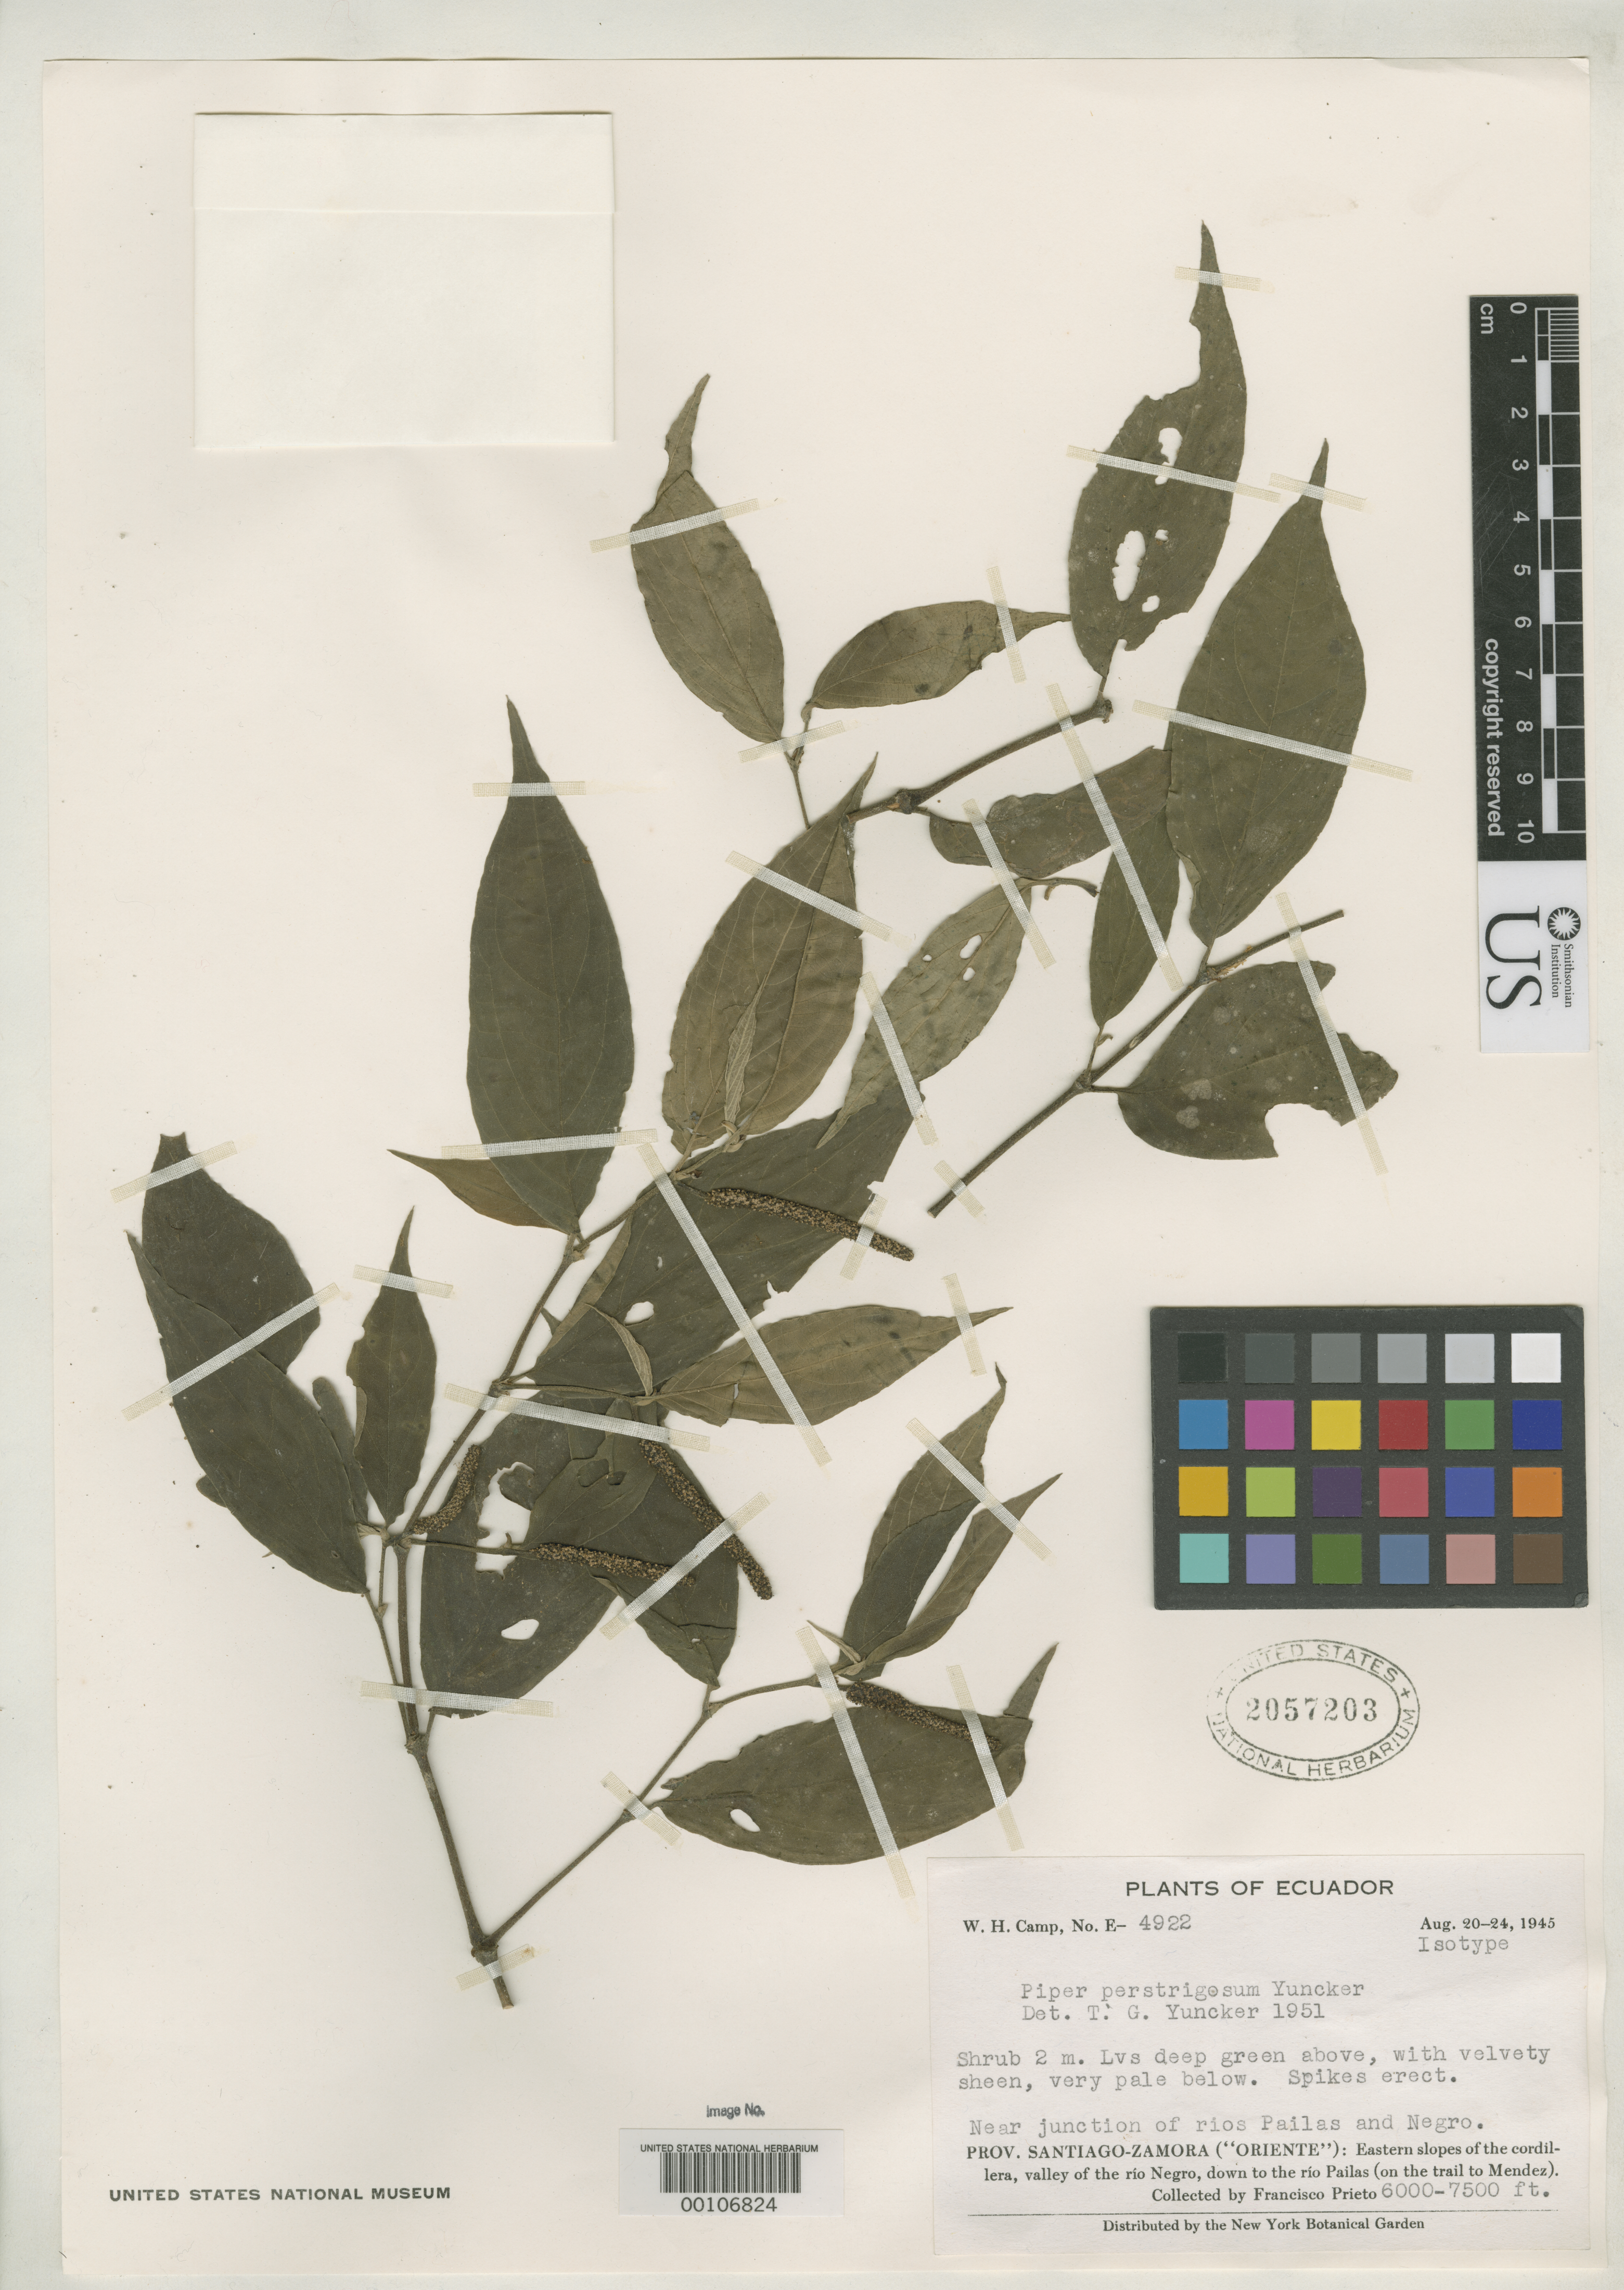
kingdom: Plantae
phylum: Tracheophyta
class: Magnoliopsida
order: Piperales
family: Piperaceae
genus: Piper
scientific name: Piper perstrigosum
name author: Yunck.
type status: Isotype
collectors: F. Prieto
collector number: Camp E-4922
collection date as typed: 20 Aug 1945 to 24 Aug 1945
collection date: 1945-08-20/1945-08-24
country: Ecuador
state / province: Morona-Santiago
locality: Rio Negro Valley, Rio Pailas, Trail to Mendez.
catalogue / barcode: US 2057203